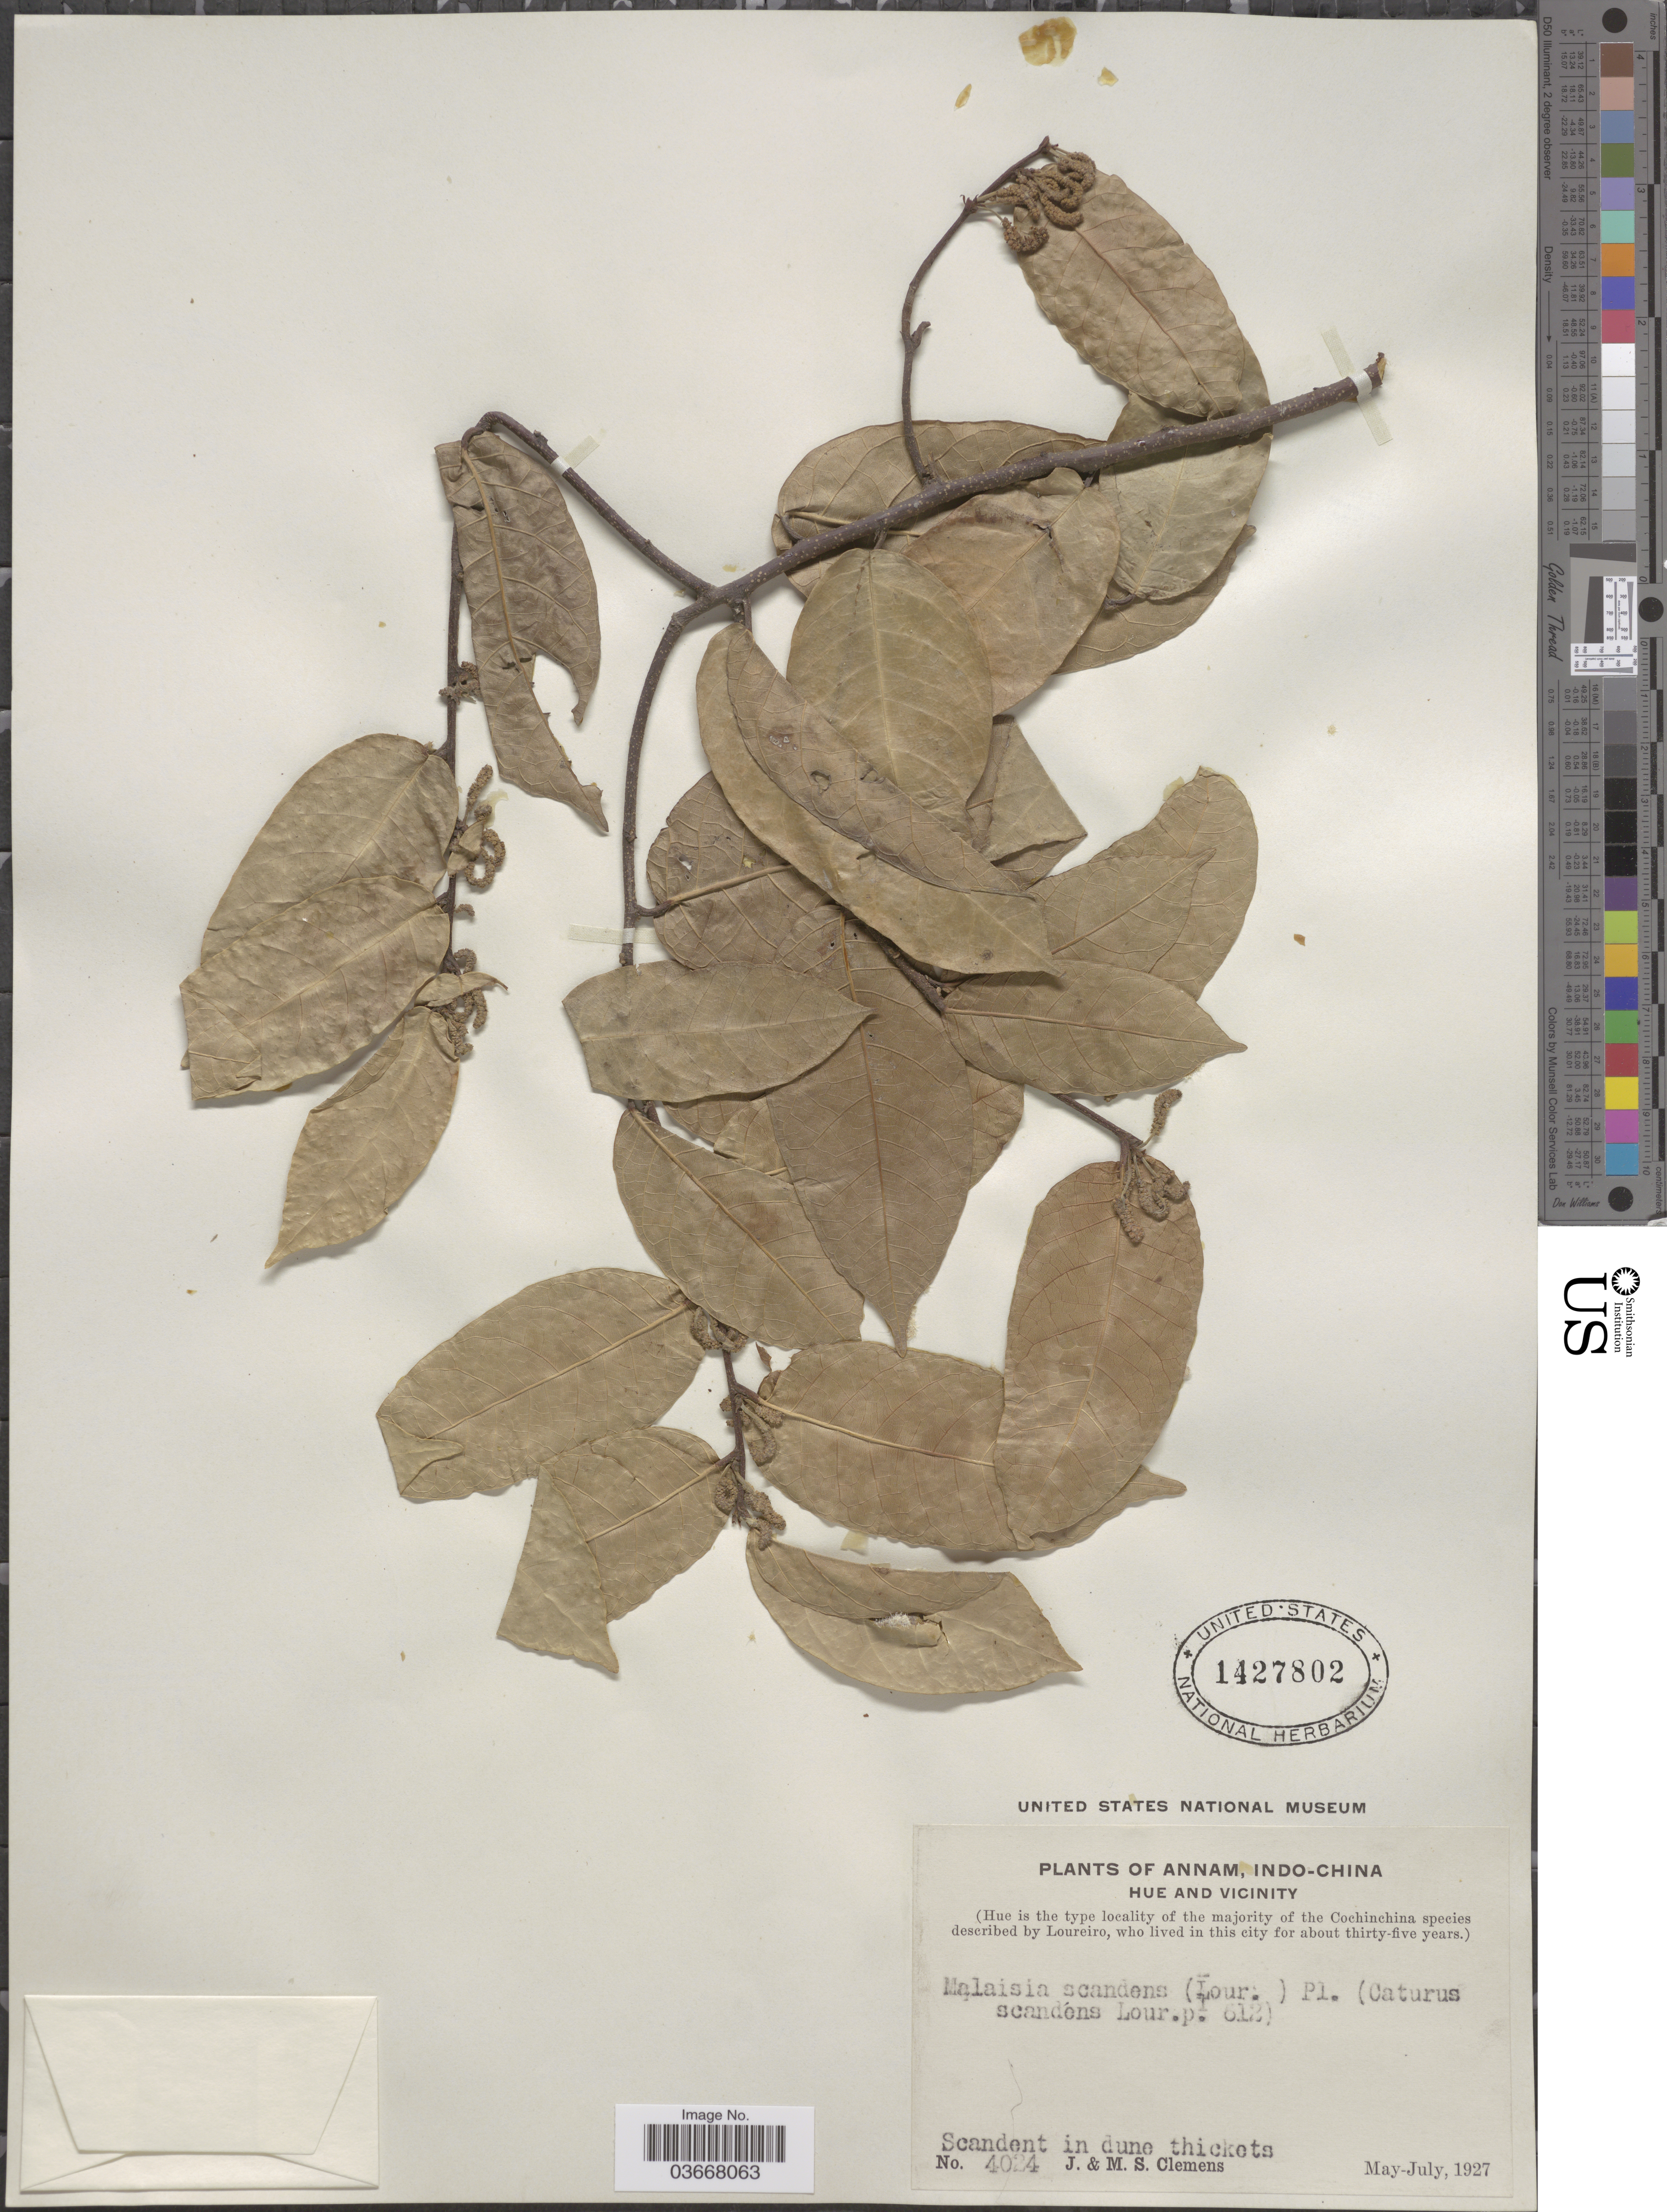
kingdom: Plantae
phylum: Tracheophyta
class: Magnoliopsida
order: Rosales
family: Moraceae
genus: Malaisia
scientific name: Malaisia scandens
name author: (Lour.) Planch.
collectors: J. Clemens & M. S. Clemens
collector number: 4024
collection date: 1927-05/1927-07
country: Vietnam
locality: Annam, Indo-China. Hue and Vicinity.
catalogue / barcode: US 1427802